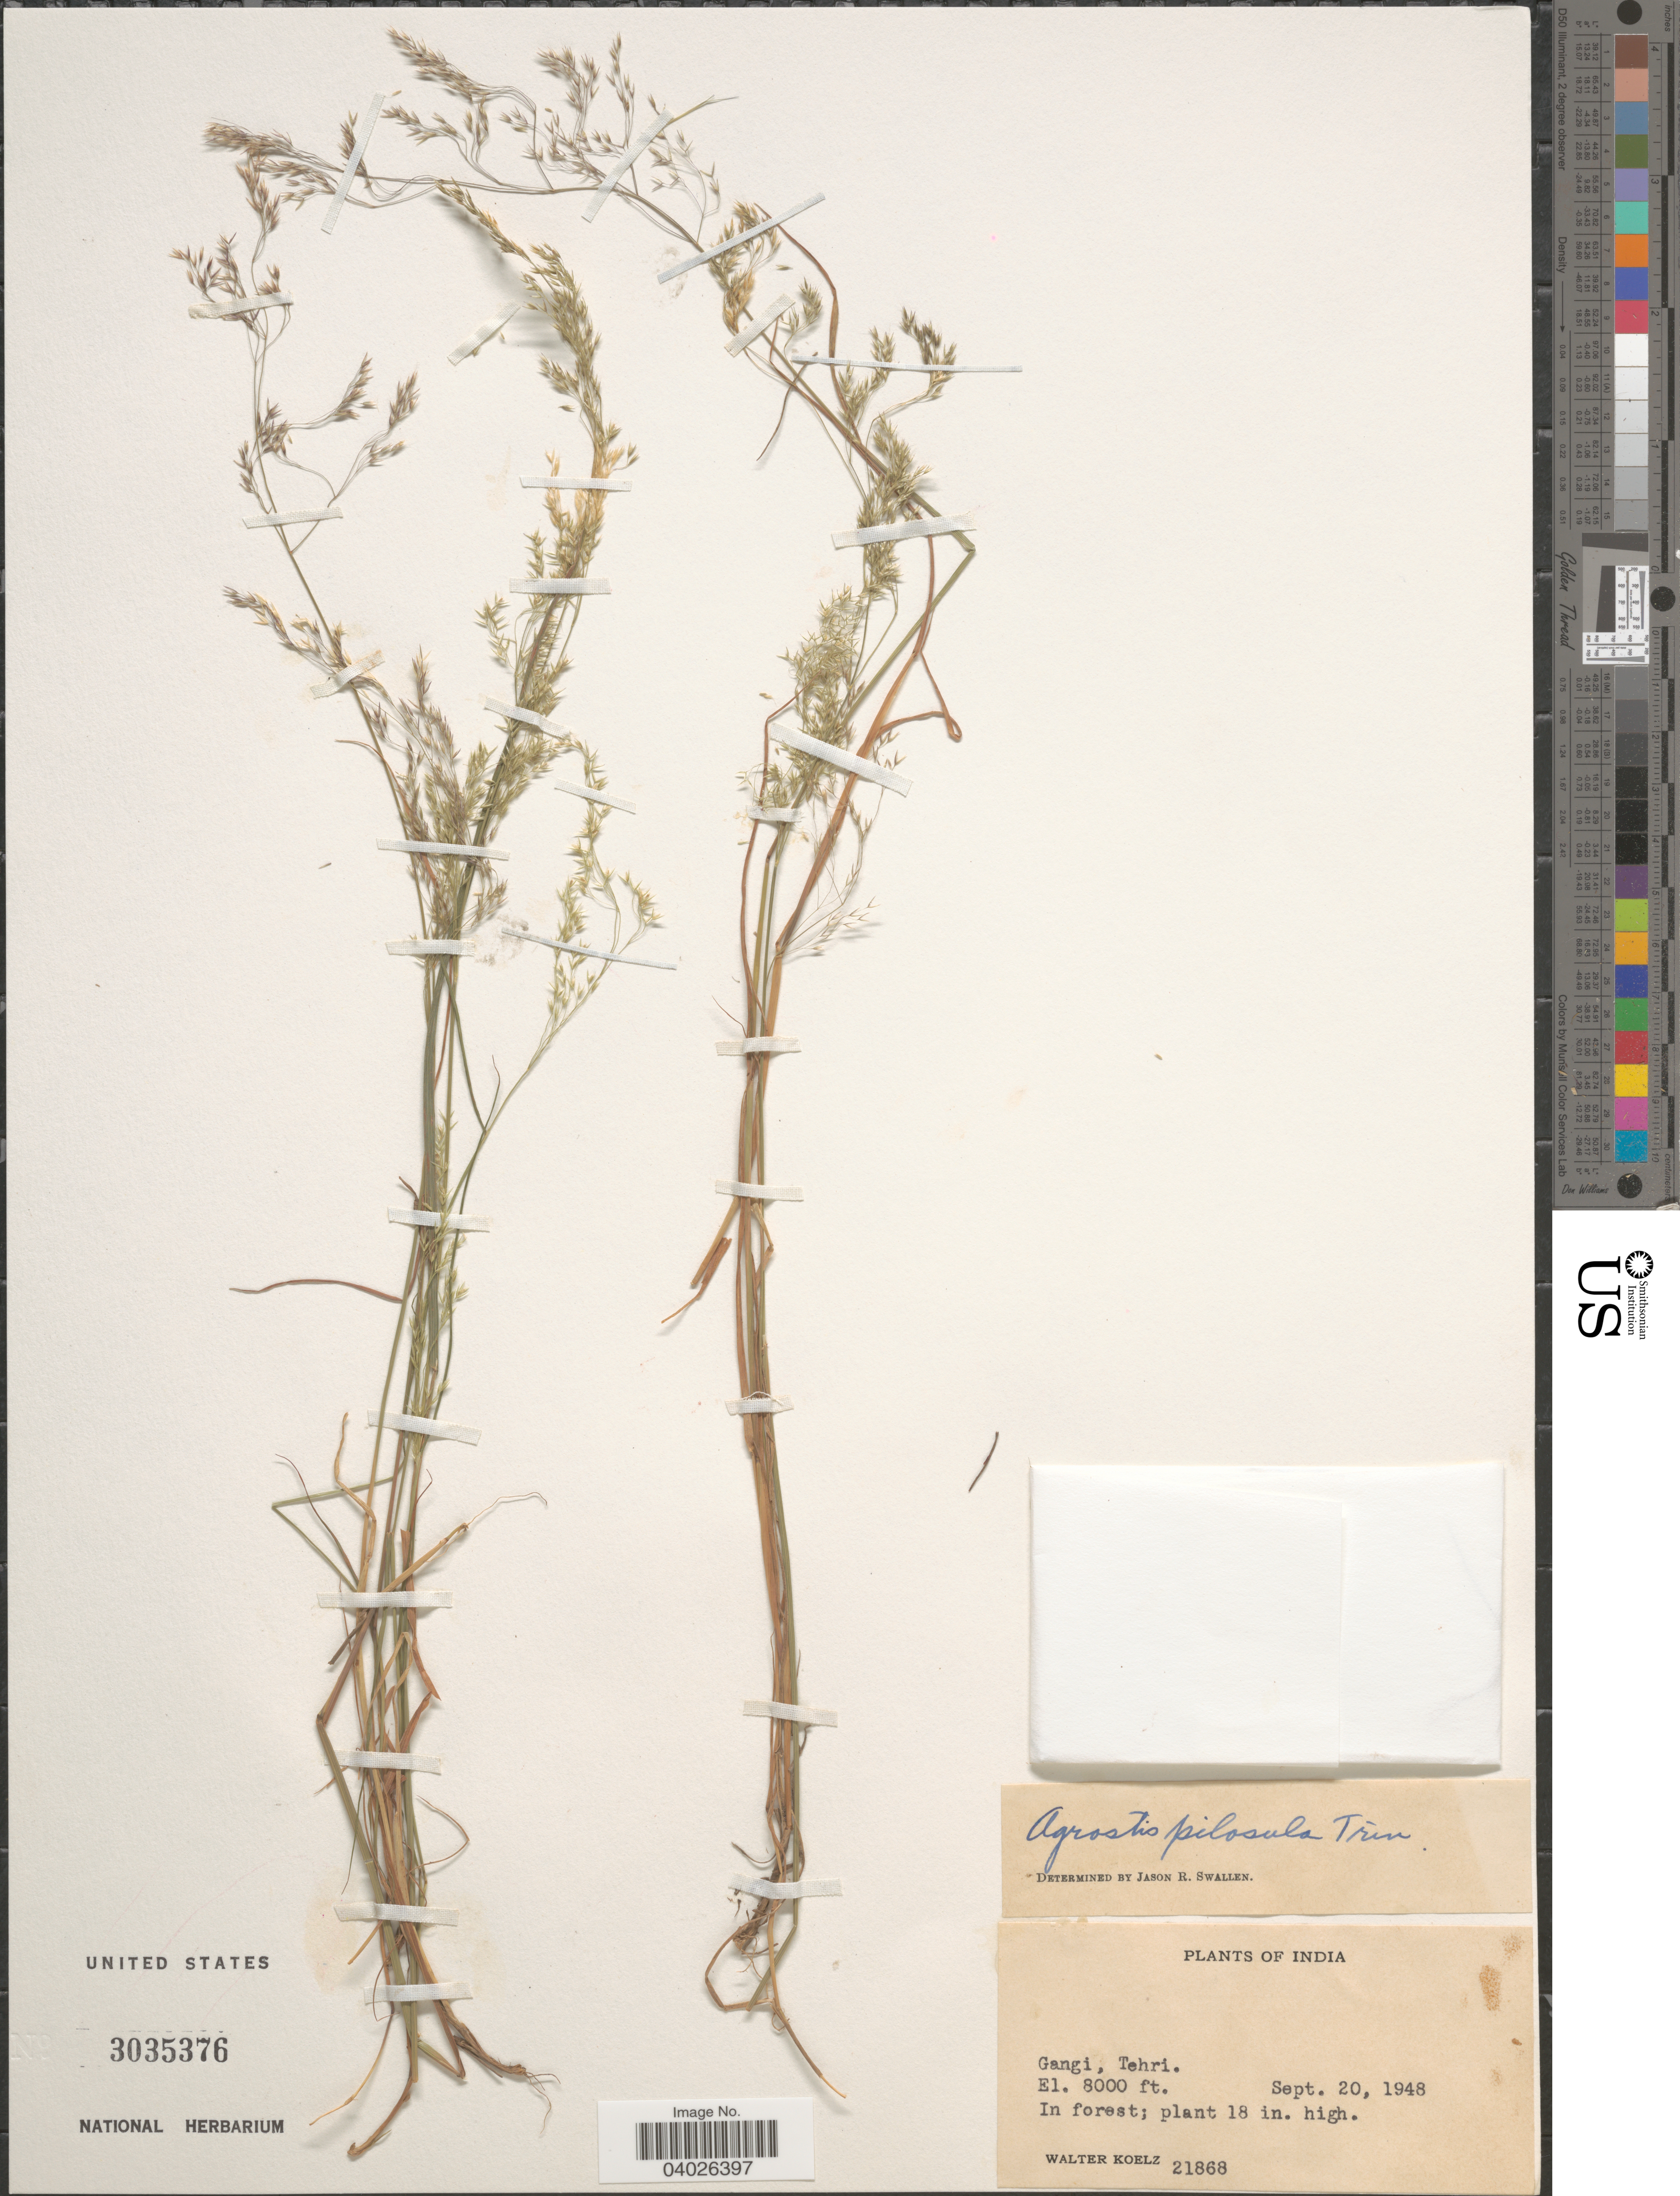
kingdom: Plantae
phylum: Tracheophyta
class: Liliopsida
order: Poales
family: Poaceae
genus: Agrostis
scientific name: Agrostis pilosula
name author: Trin.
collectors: W. N. Koelz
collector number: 21868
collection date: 1948-09-20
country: India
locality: Gangi, Tehri.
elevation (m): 2438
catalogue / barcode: US 3035376